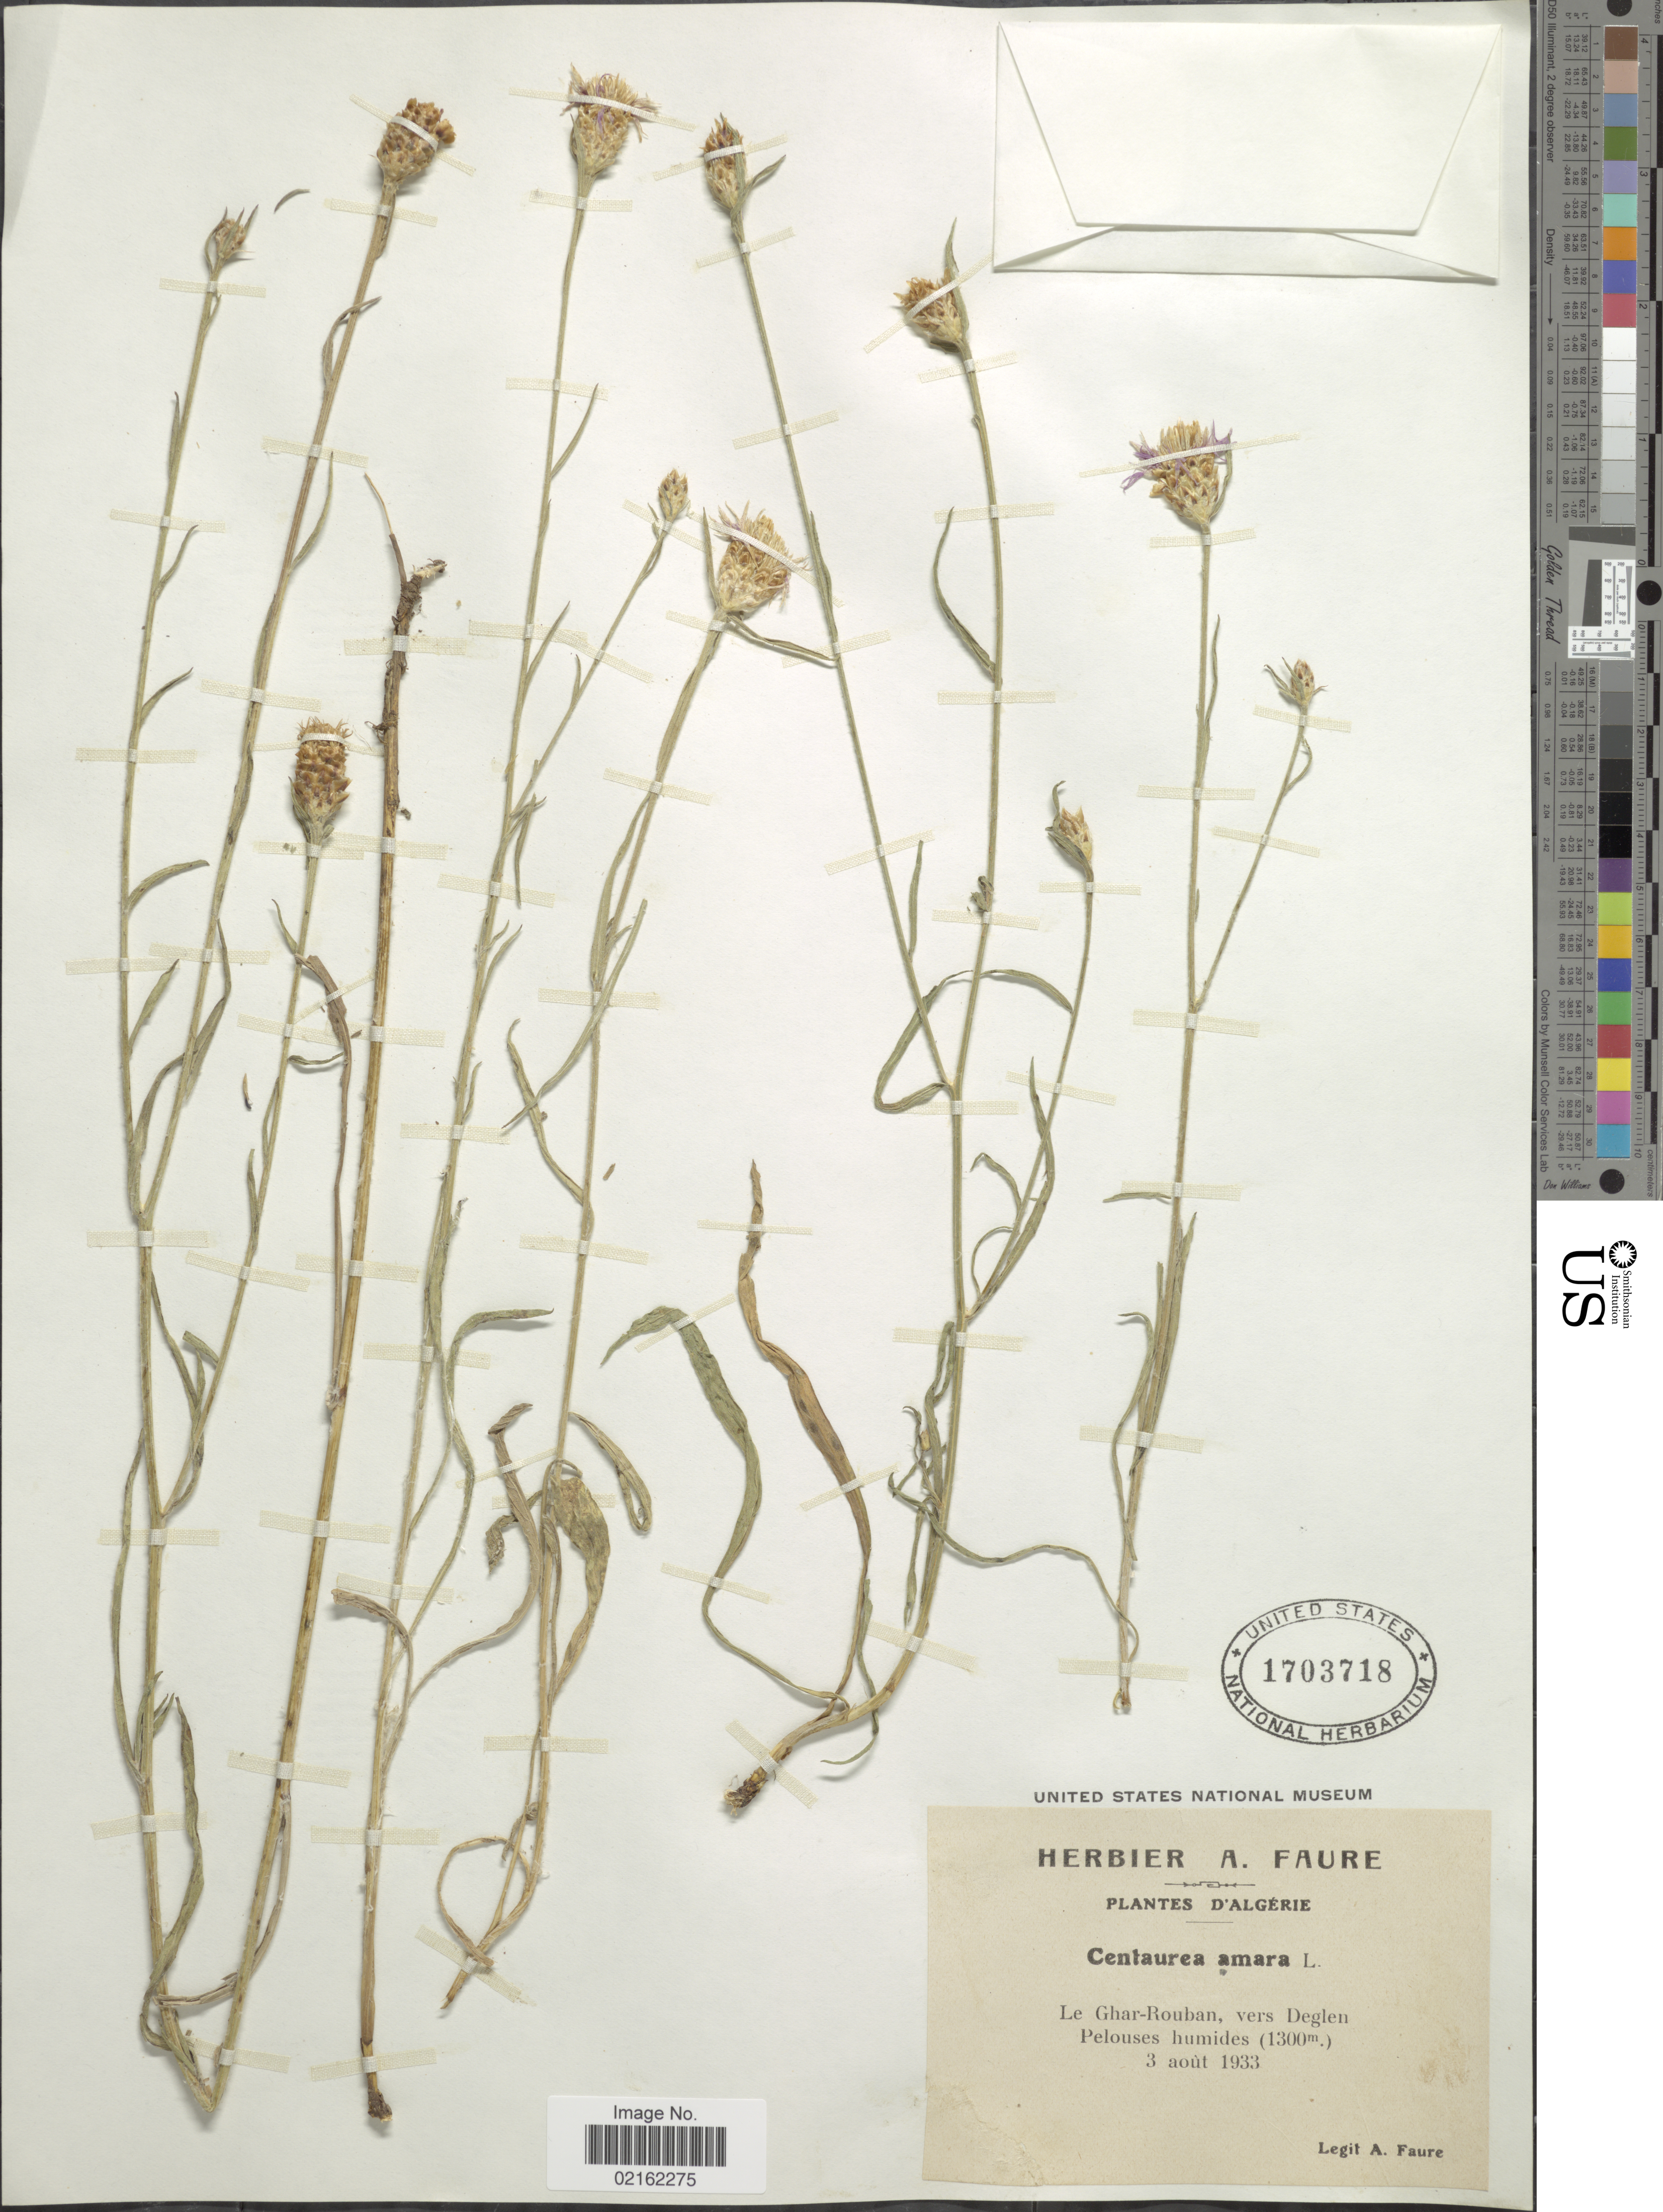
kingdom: Plantae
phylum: Tracheophyta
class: Magnoliopsida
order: Asterales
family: Asteraceae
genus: Centaurea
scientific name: Centaurea jacea subsp. gaudinii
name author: (Boiss. & Reut.) Gremli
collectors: A. Faure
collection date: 1933-08-03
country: Egypt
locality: Le Ghar-Rouban, vers Deglen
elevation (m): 1300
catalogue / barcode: US 1703718